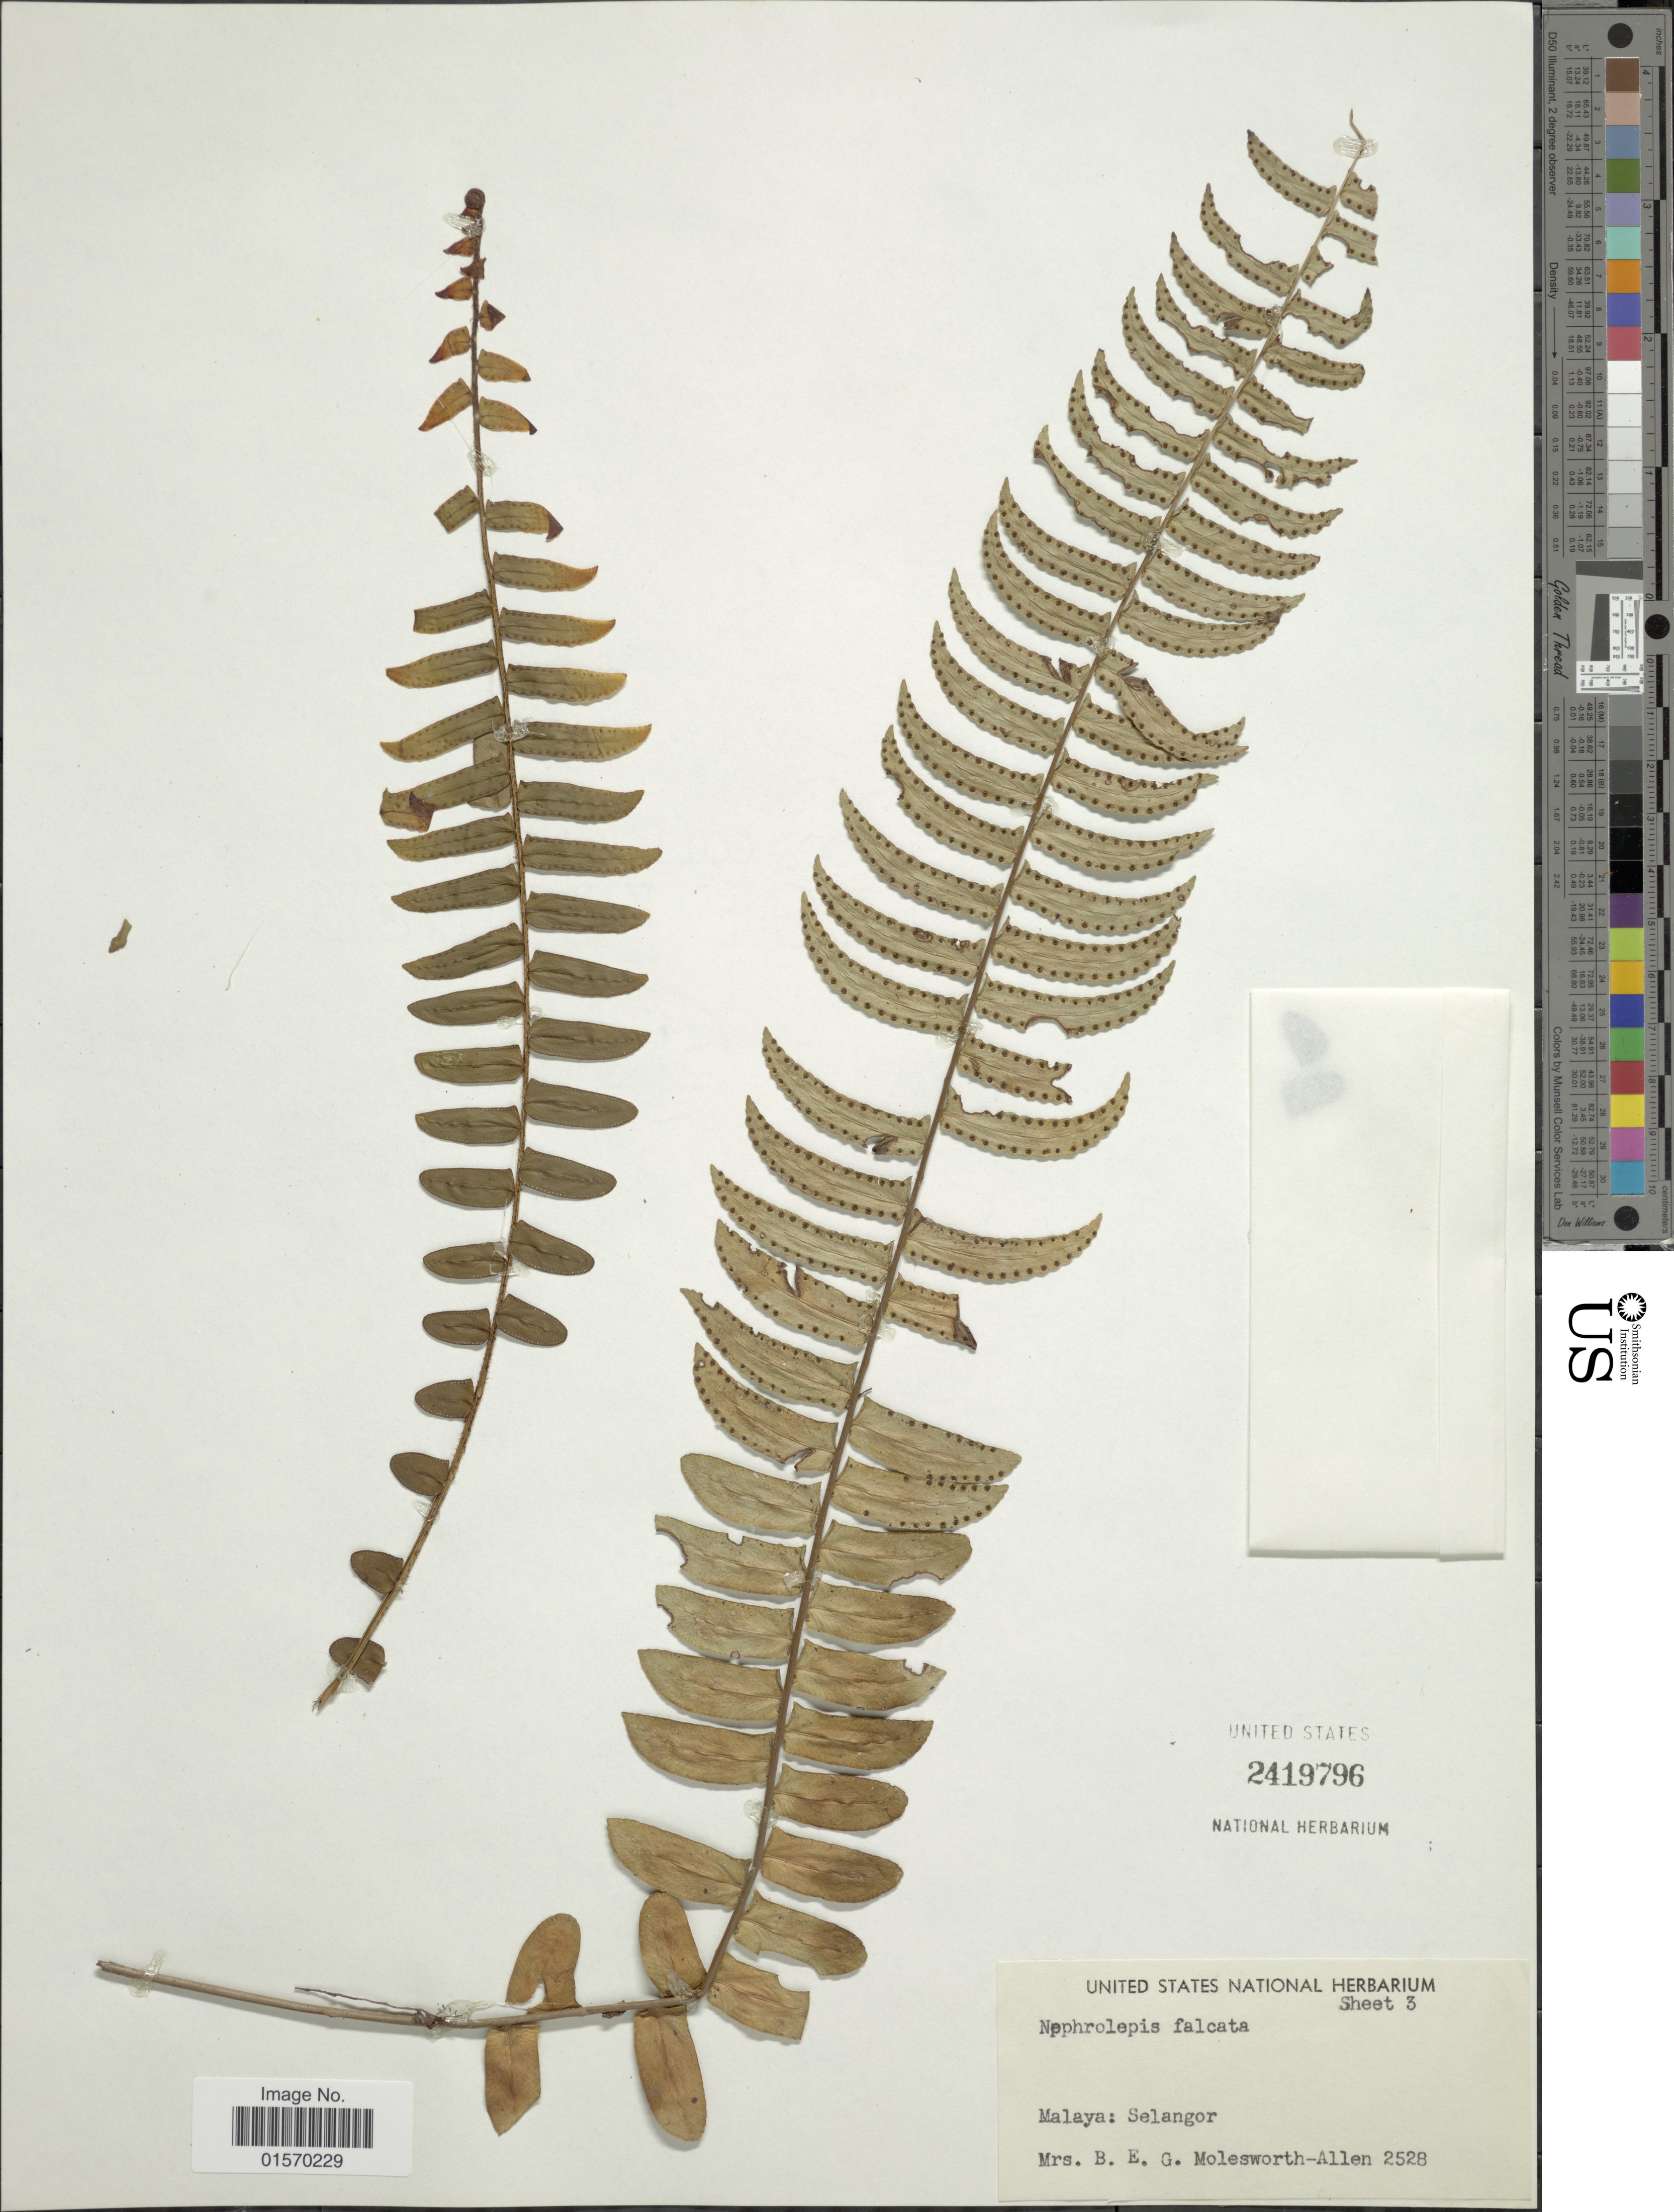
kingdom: Plantae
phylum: Tracheophyta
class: Polypodiopsida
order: Polypodiales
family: Nephrolepidaceae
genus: Nephrolepis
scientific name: Nephrolepis falcata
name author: (Cav.) C. Chr.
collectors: Mrs. B. E. G. Molesworth-Allen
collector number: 2528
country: Malaysia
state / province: Selangor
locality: Malaya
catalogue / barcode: US 2419796